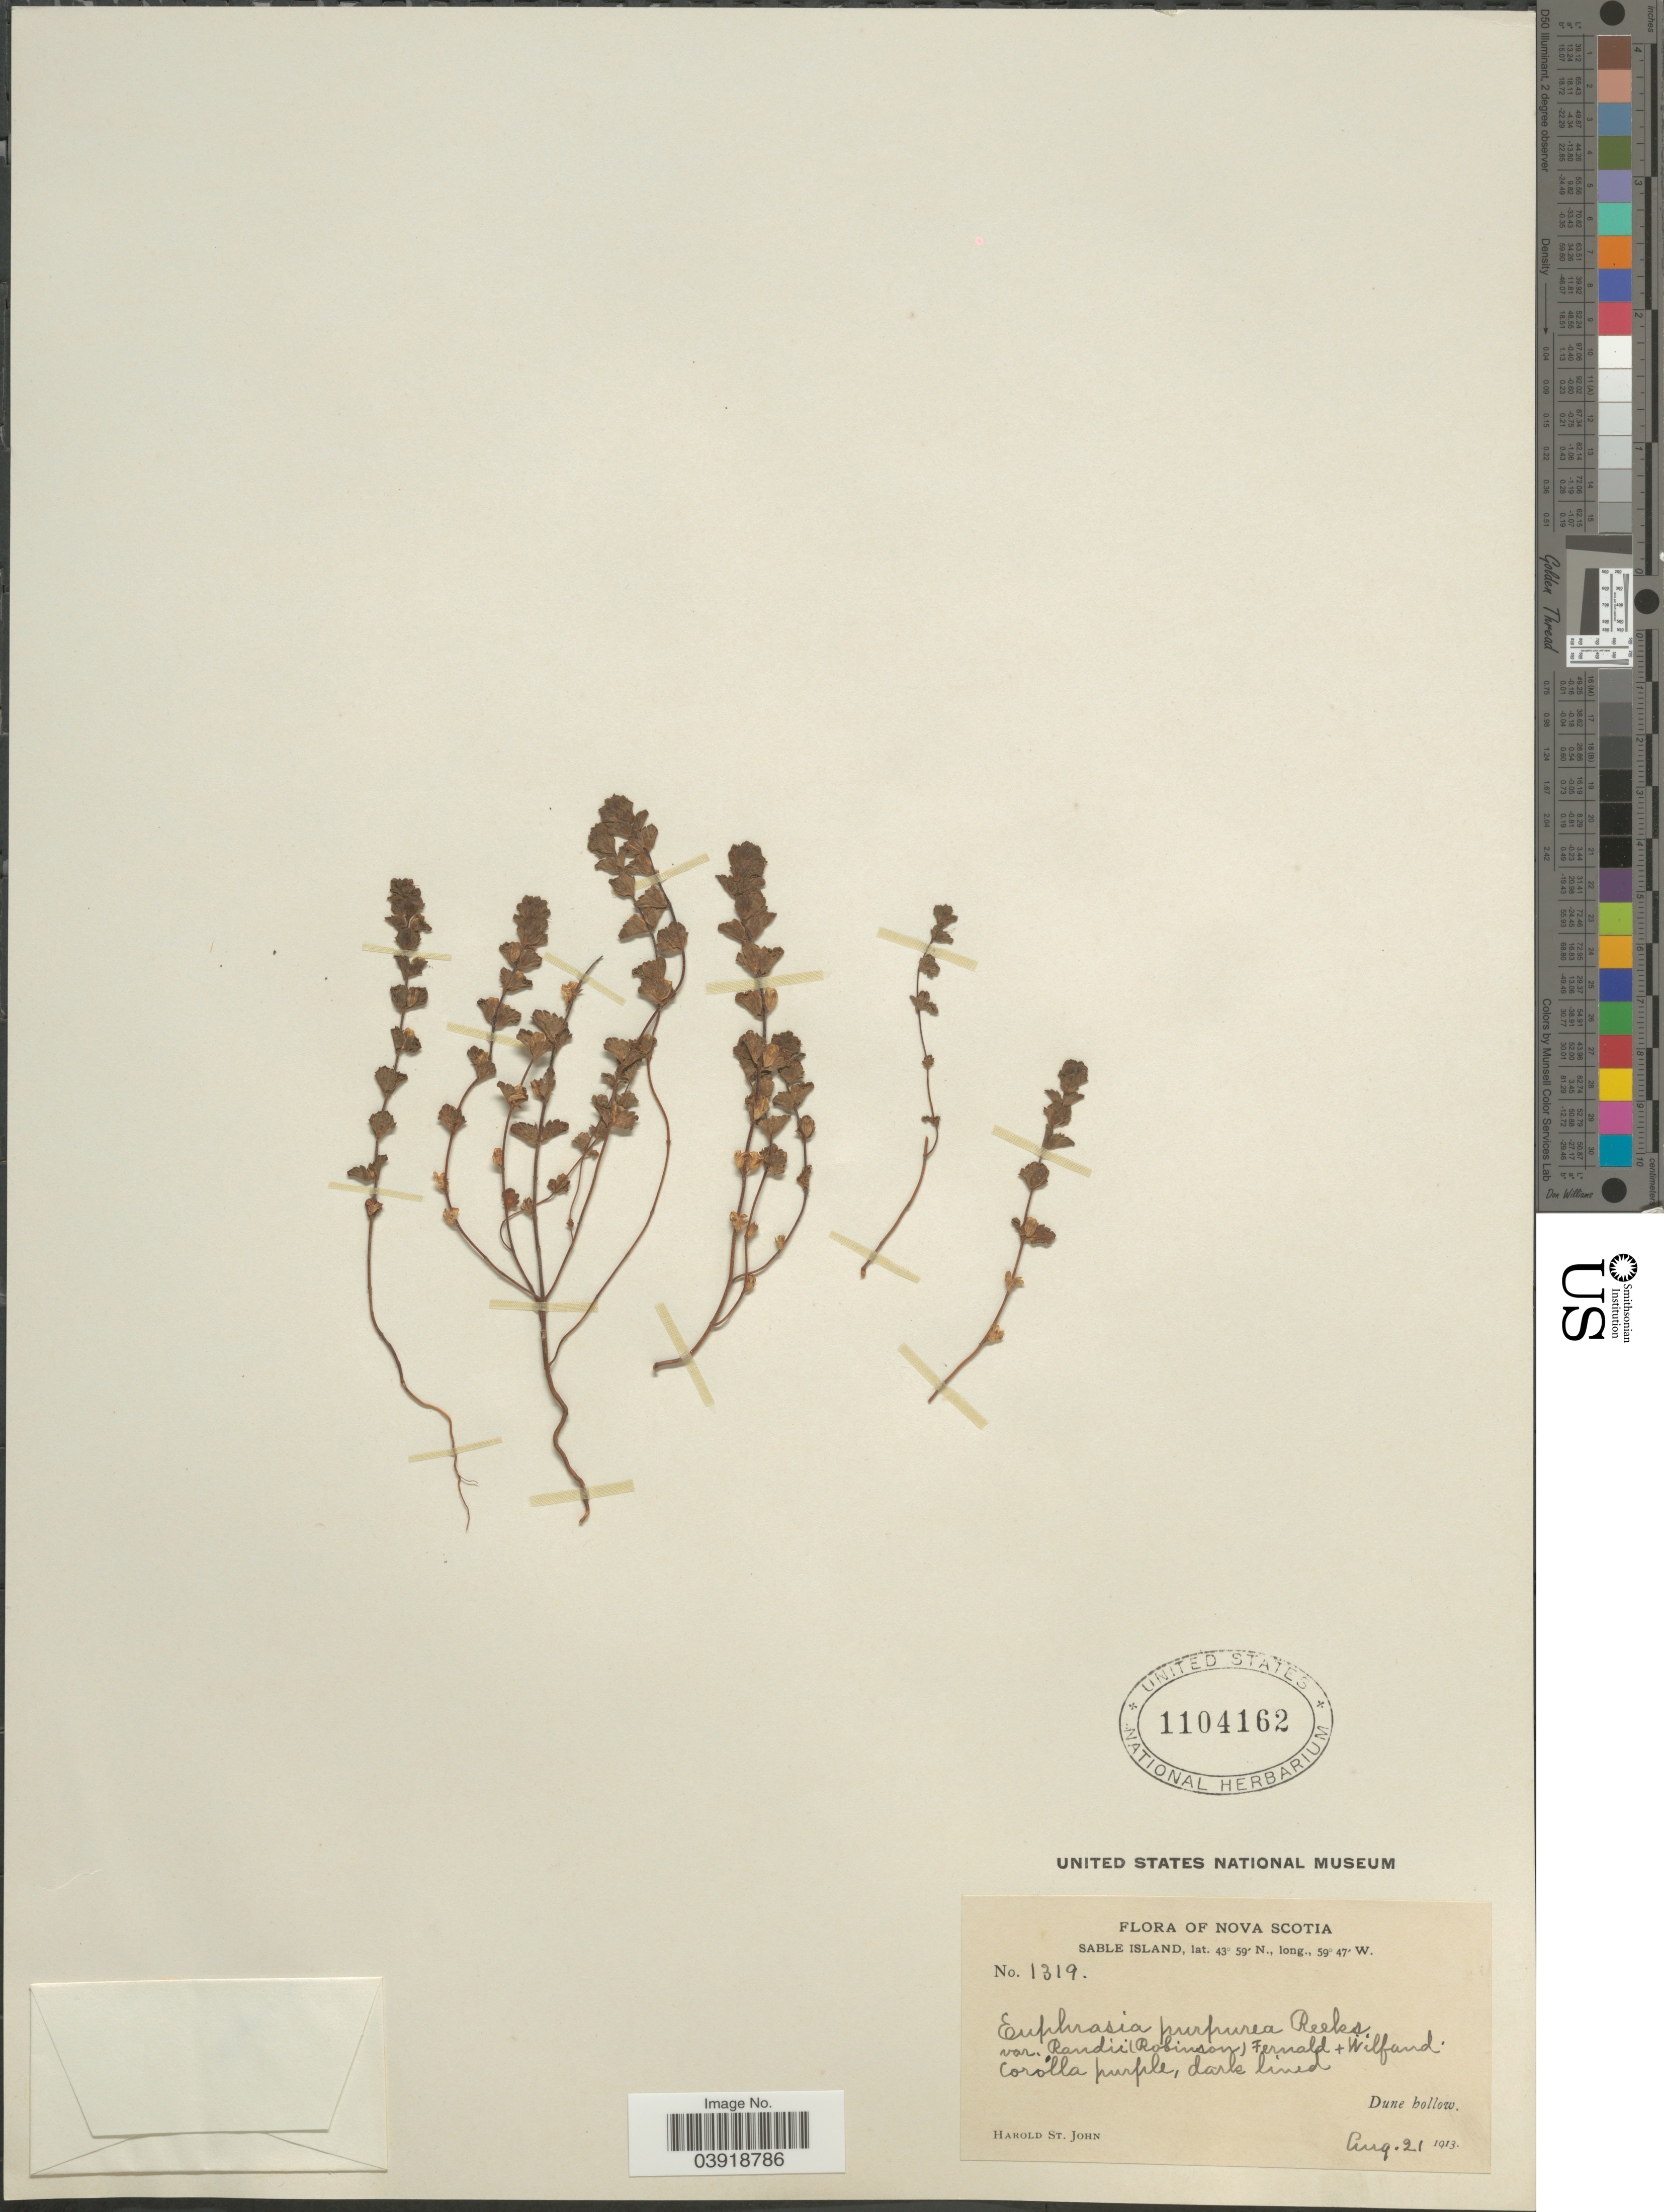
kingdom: Plantae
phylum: Tracheophyta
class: Magnoliopsida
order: Lamiales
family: Orobanchaceae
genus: Euphrasia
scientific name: Euphrasia purpurea var. randii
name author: (B.L. Rob.) Fernald & Wiegand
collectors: H. St. John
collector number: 1319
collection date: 1913-08-21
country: Canada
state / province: Nova Scotia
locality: Sable Island. Dune bellow.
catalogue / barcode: US 1104162